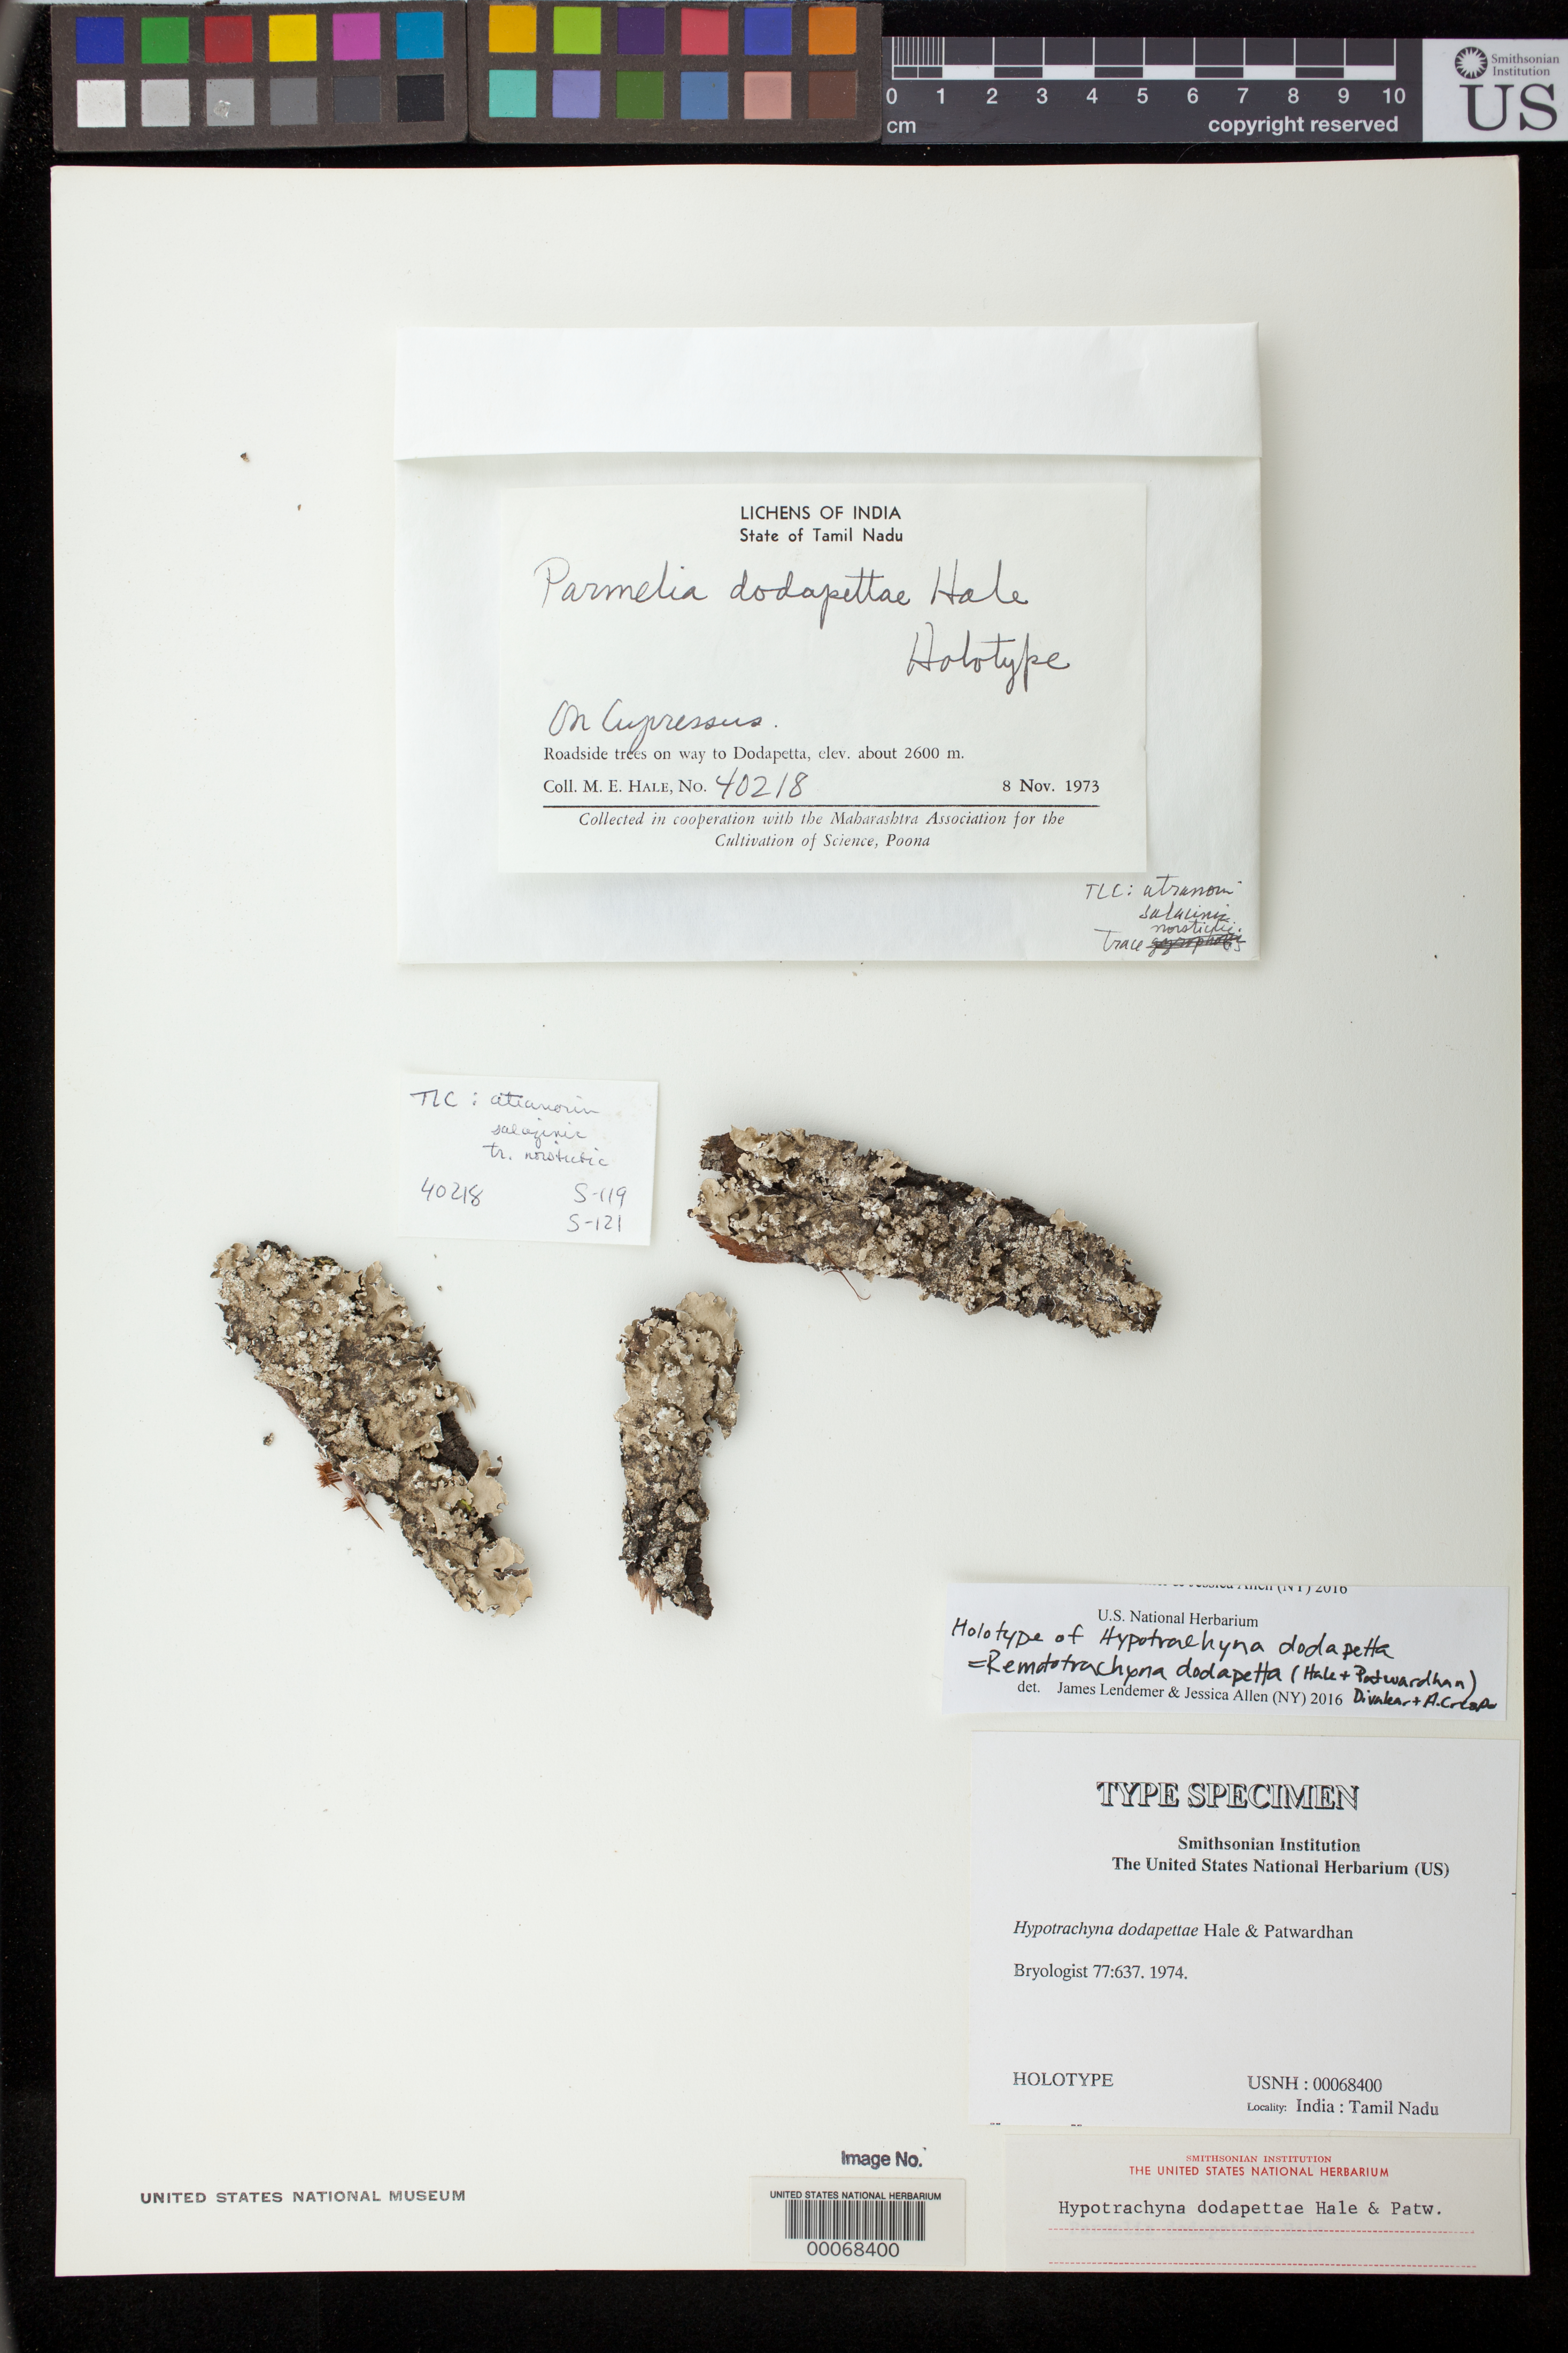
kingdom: Fungi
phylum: Ascomycota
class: Lecanoromycetes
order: Lecanorales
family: Parmeliaceae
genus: Hypotrachyna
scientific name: Hypotrachyna dodapettae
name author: Hale & Patw.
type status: Holotype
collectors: M. Hale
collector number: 40218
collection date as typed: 08 Nov 1973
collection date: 1973-11-08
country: India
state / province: Tamil Nadu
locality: On rd. to Dodapetta.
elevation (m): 2600